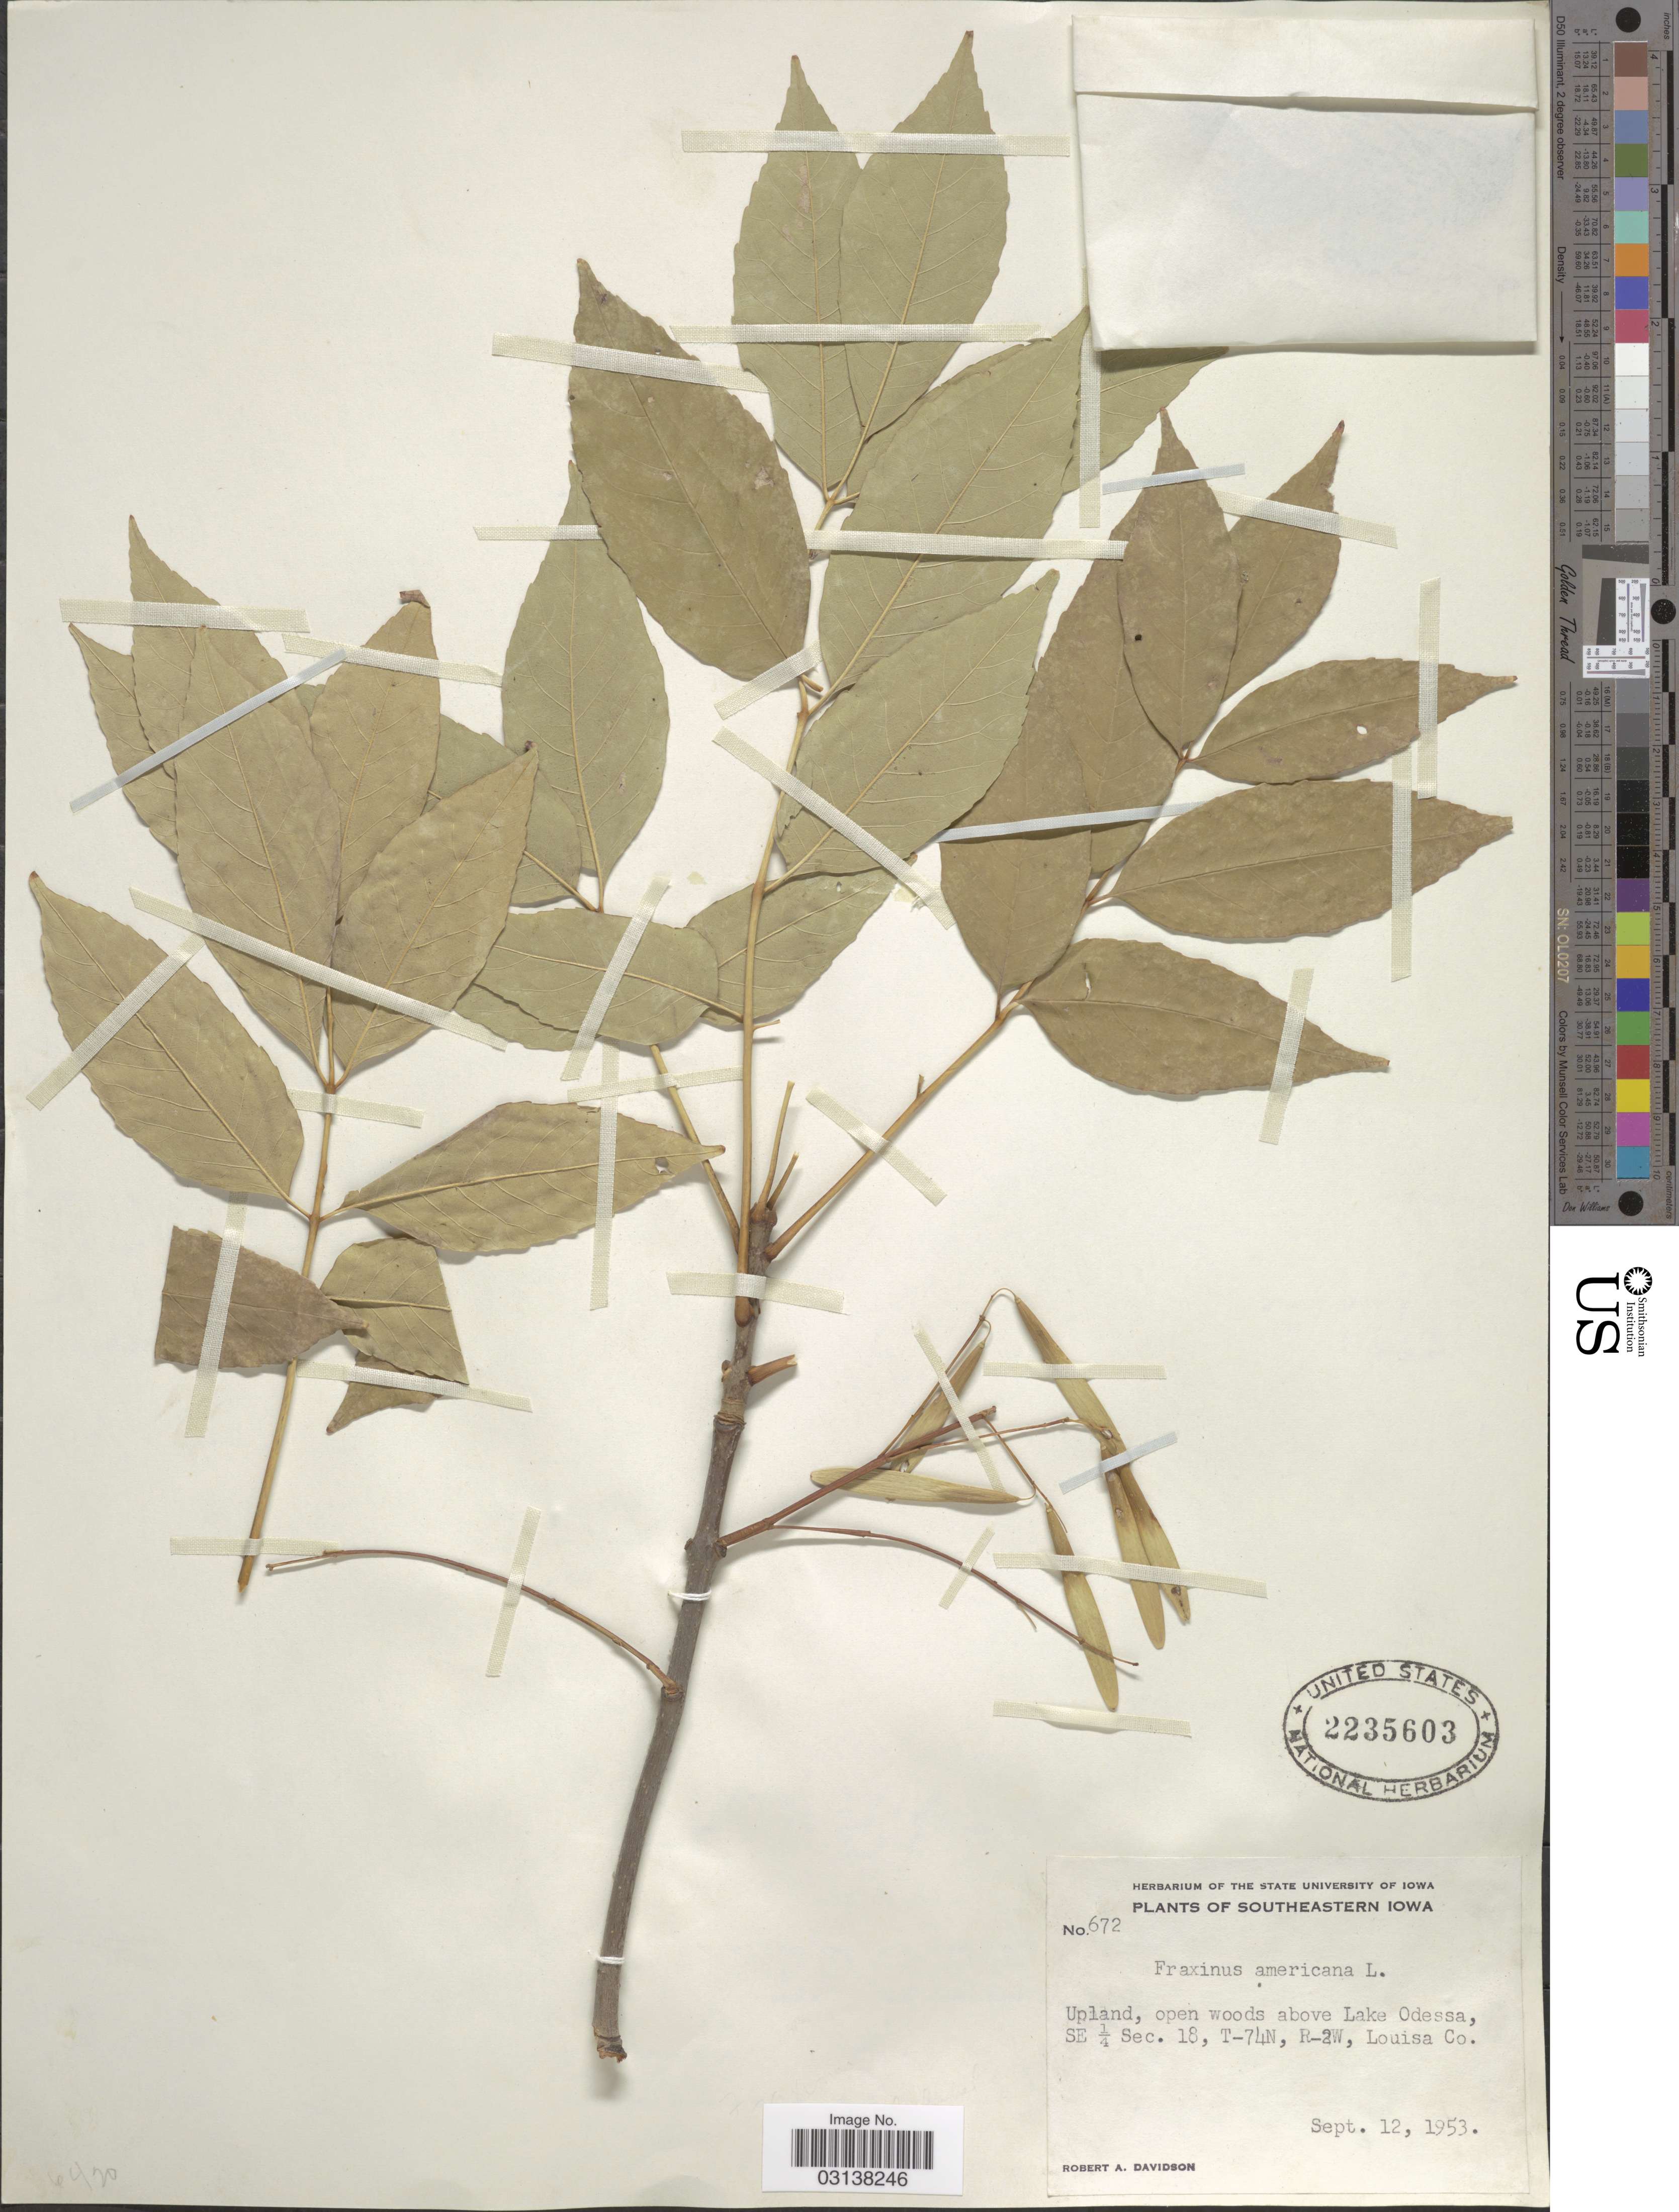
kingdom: Plantae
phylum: Tracheophyta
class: Magnoliopsida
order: Lamiales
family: Oleaceae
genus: Fraxinus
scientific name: Fraxinus americana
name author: L.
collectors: R. A. Davidson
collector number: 672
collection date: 1953-09-12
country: United States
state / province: Iowa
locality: Southeastern Iowa. Upland, open woods above Lake Odessa, SE ¼ Sec. 18, T-74N, R-2W, Louisa Co.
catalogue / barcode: US 2235603